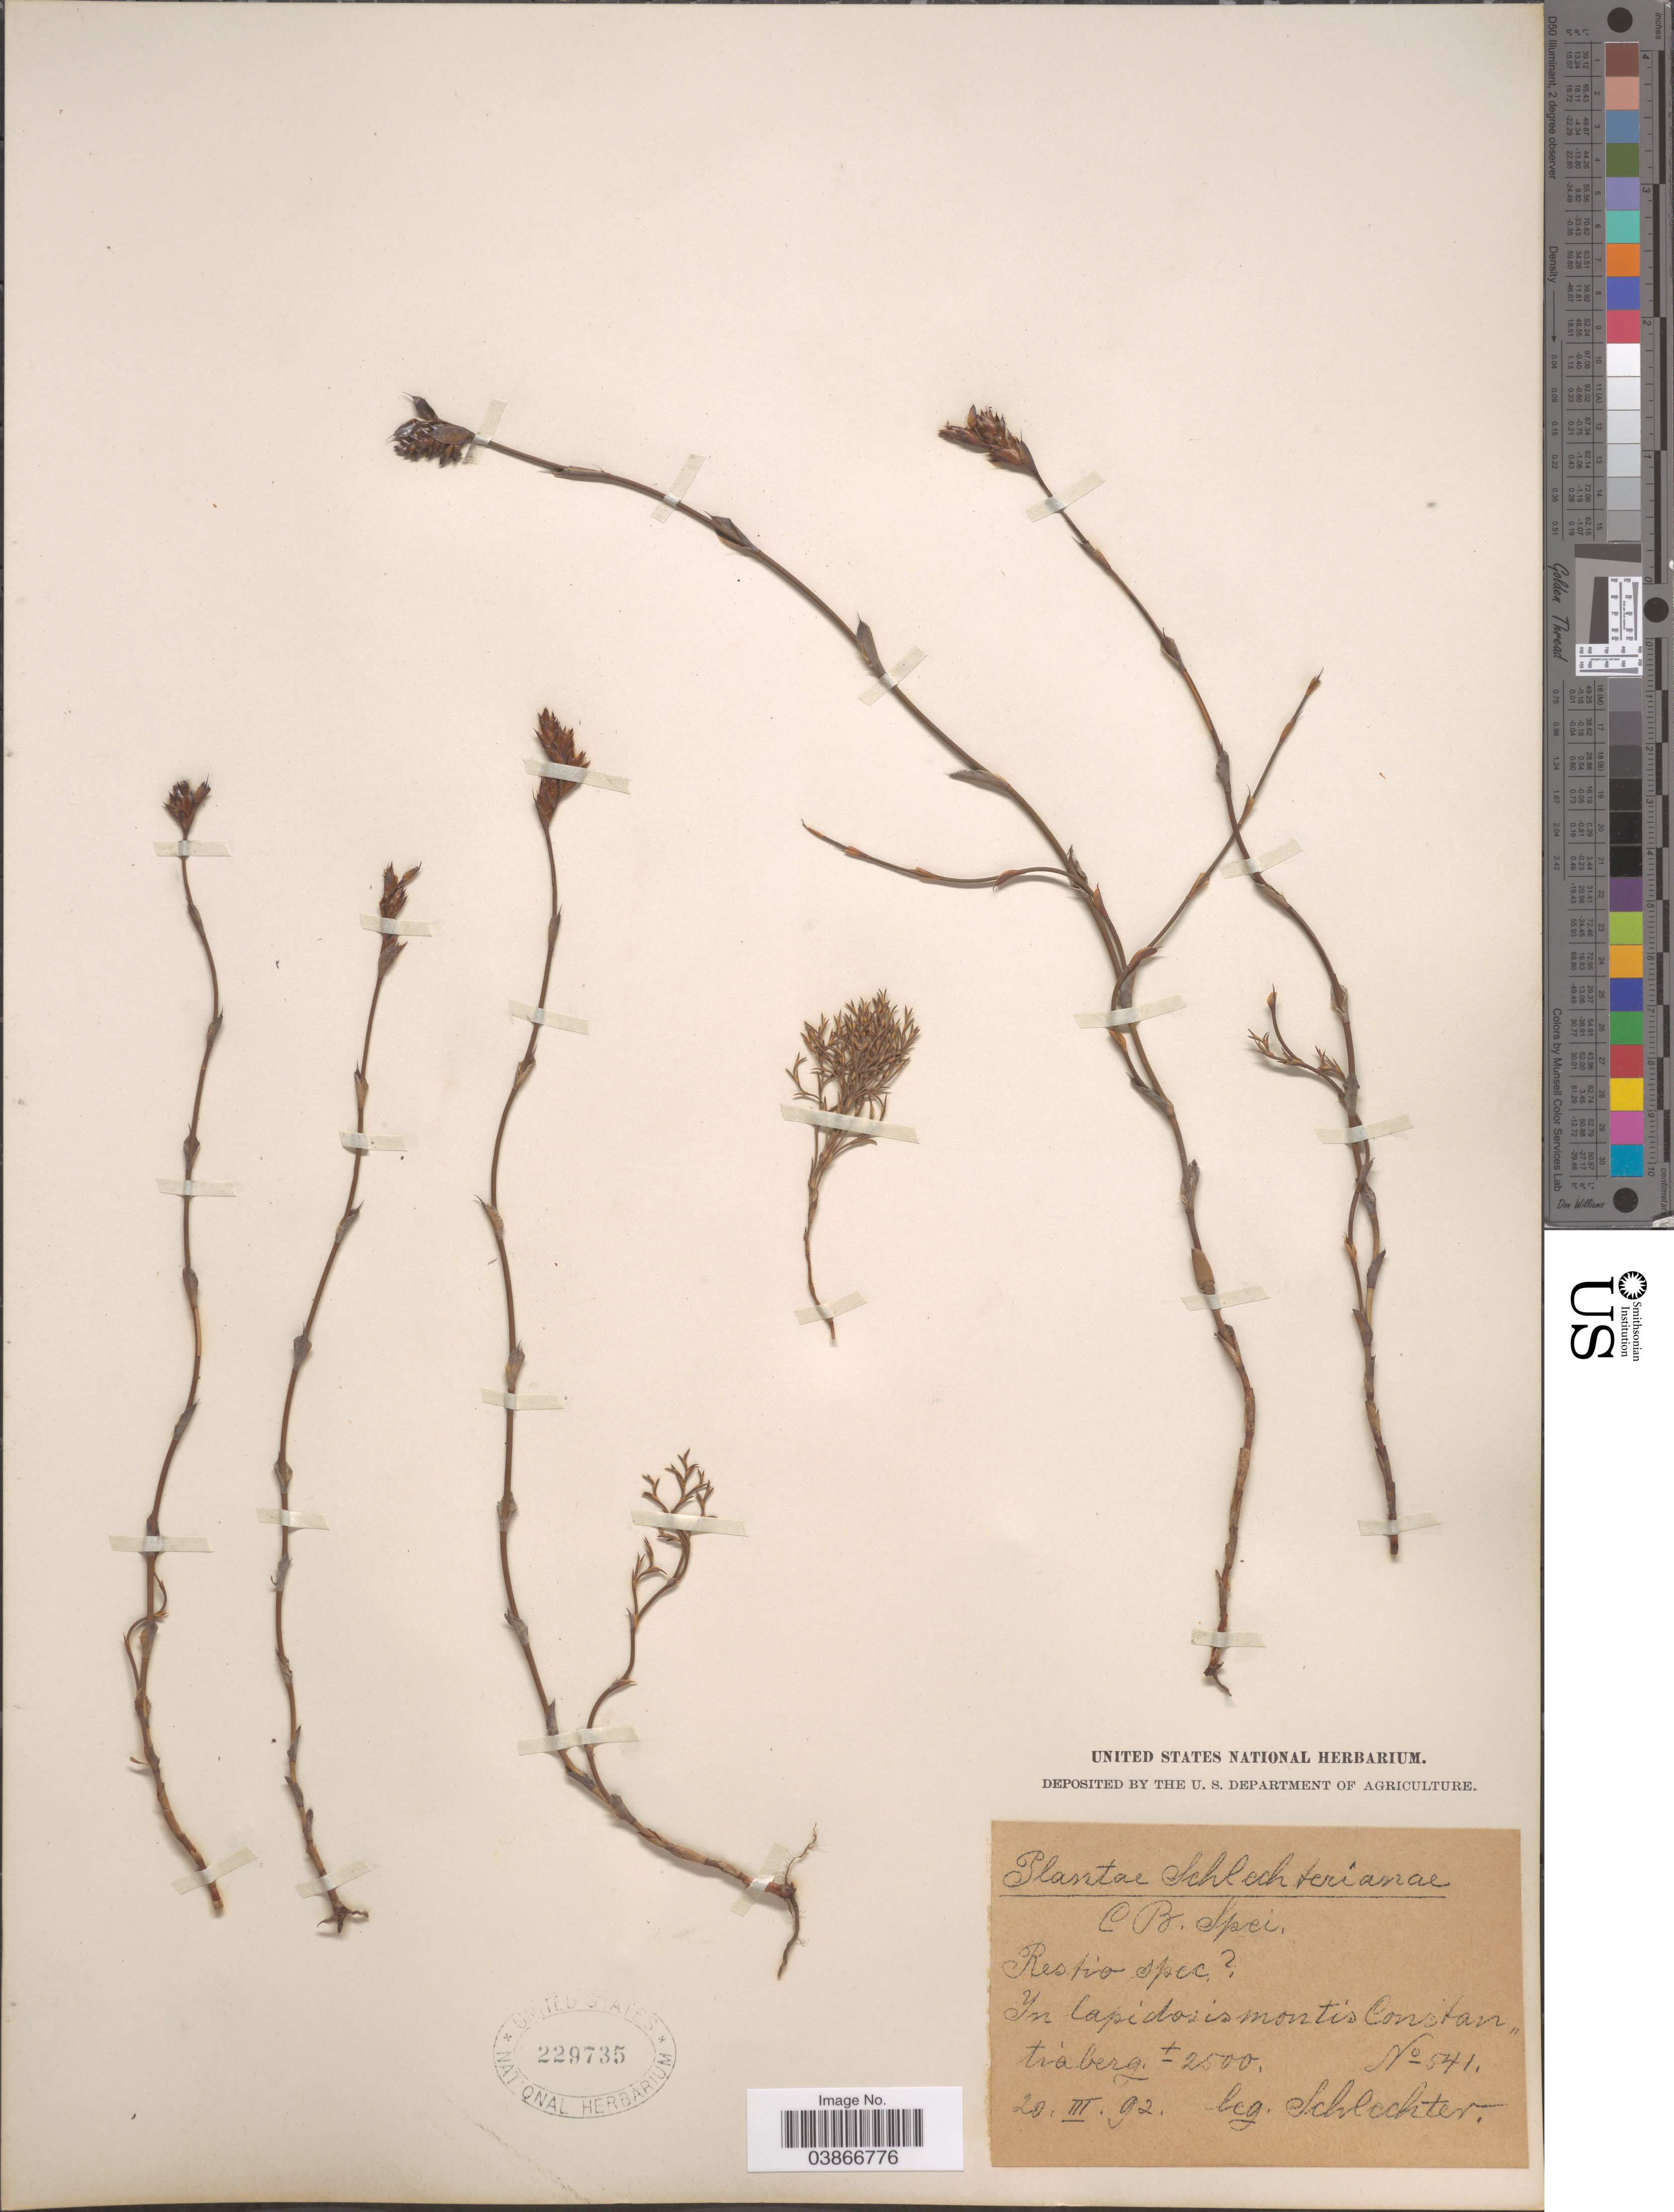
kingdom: Plantae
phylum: Tracheophyta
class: Liliopsida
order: Poales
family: Restionaceae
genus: Restio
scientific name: Restio sp.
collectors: Schlechter, --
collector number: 541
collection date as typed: Transcribed d/m/y: 20/3/92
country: South Africa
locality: CB. Spei. In lapidosis montis Constantiaberg.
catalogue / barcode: US 229735